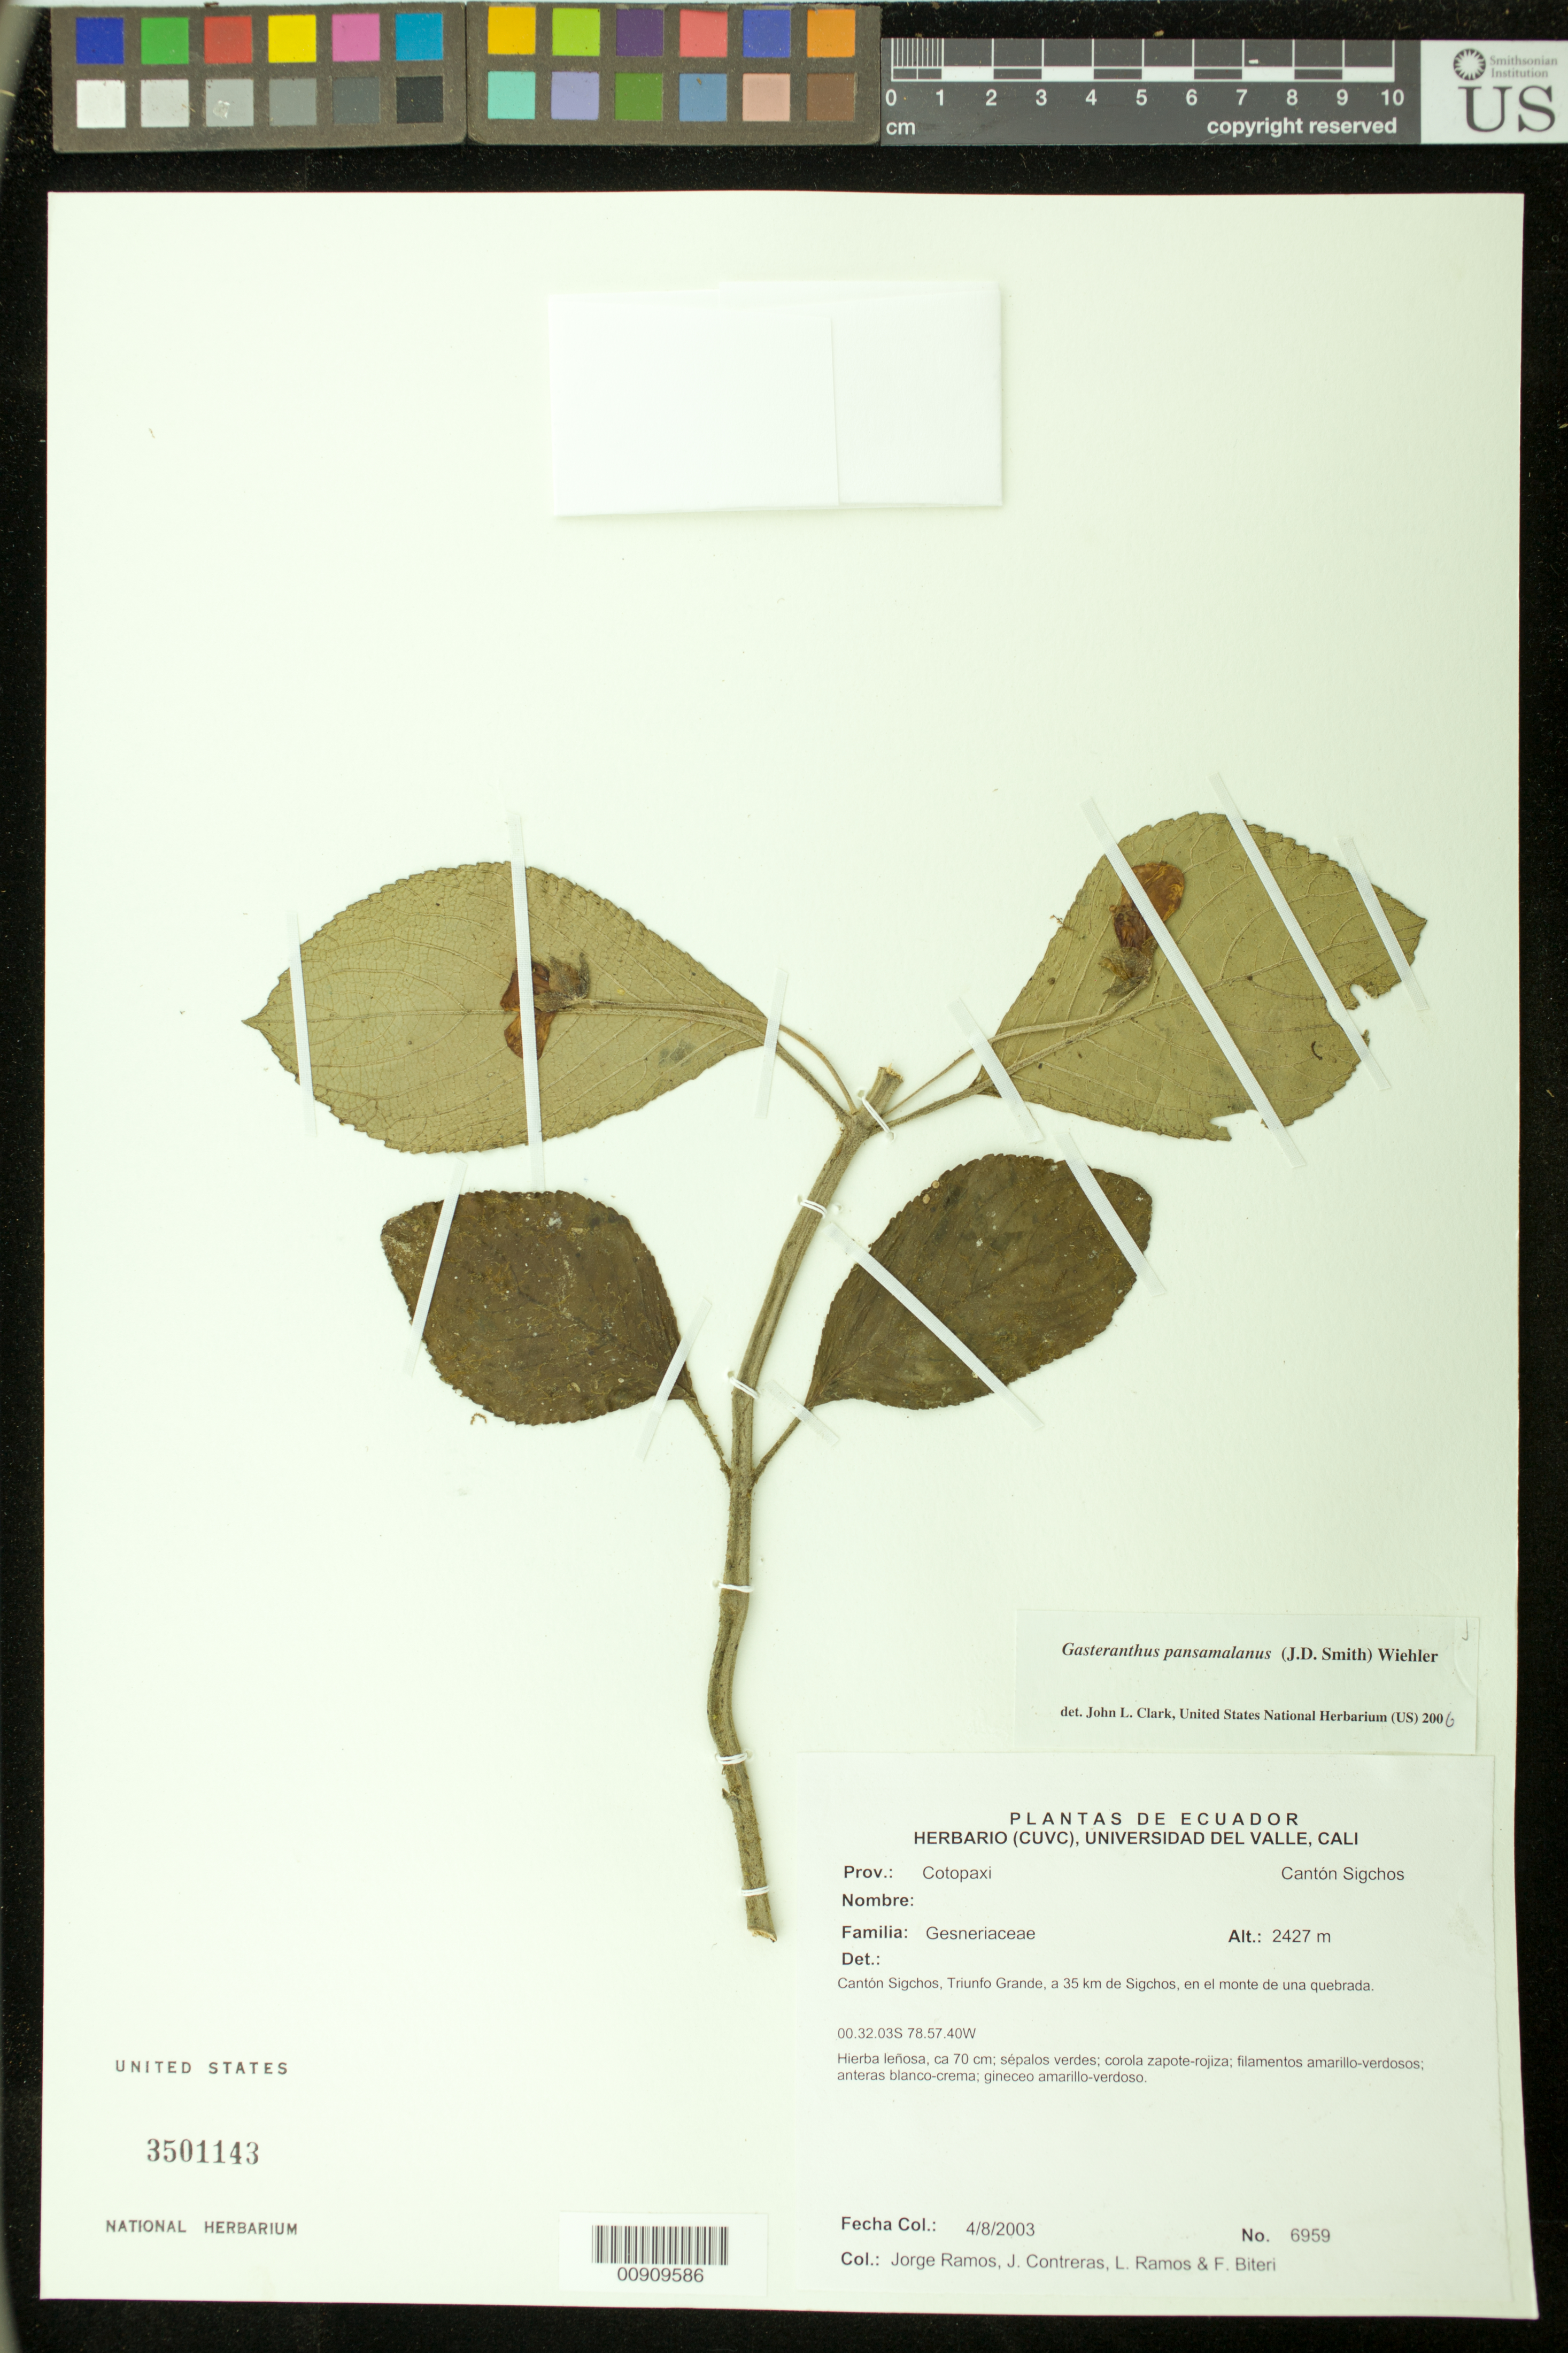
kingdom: Plantae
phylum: Tracheophyta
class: Magnoliopsida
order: Lamiales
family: Gesneriaceae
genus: Gasteranthus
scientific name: Gasteranthus pansamalanus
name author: (Donn. Sm.) Wiehler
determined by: Clark, J. L., (SEL), The Marie Selby Botanical Garden (UNITED STATES)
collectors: J. Ramos, J. Contreras, L. Ramos & F. Biteri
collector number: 6959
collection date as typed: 04 Aug 2003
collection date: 2003-08-04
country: Ecuador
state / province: Cotopaxi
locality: Cantón Sigchos, Triunfo Grande, a 35 km de Sigchos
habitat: En el monte de una quebrada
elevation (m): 2427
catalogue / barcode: US 3501143